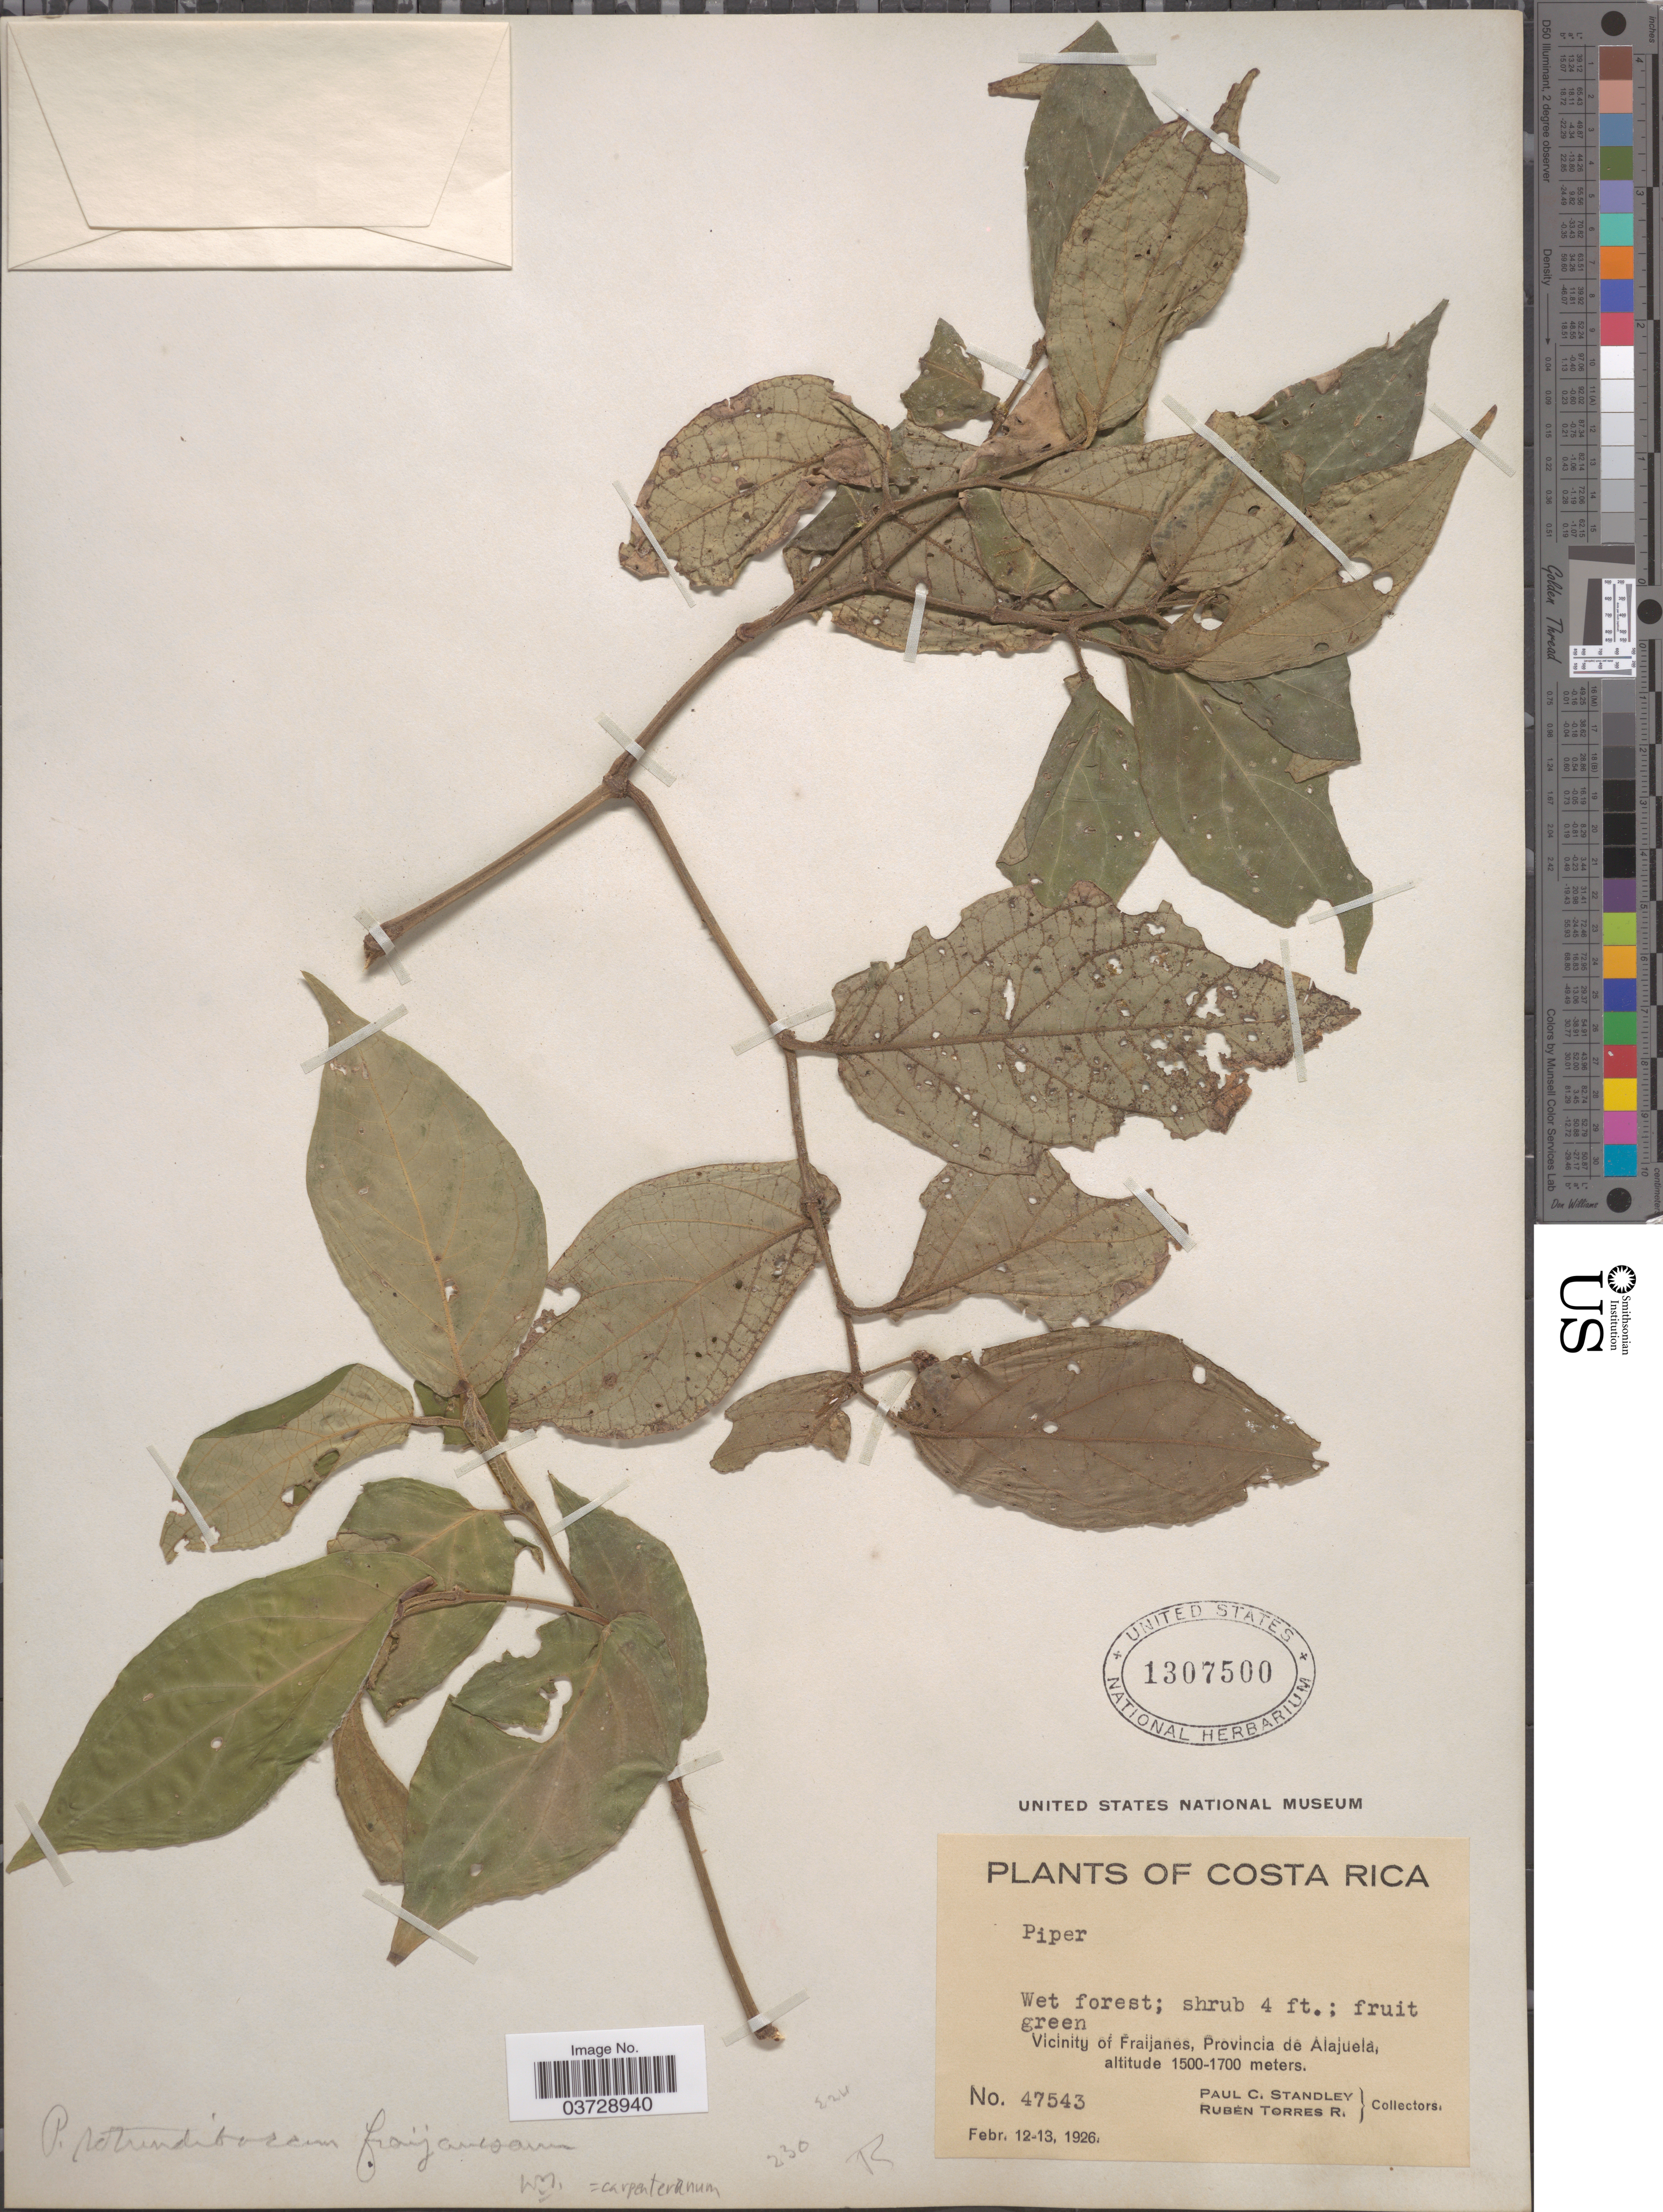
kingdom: Plantae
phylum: Tracheophyta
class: Magnoliopsida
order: Piperales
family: Piperaceae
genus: Piper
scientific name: Piper carpinteranum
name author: C. DC.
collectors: P. C. Standley & R. Torres Rojas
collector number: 47543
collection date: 1926-02-12/1926-02-13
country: Costa Rica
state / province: Alajuela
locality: Vicinity of Fraijanes.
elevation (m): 1500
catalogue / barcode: US 1307500